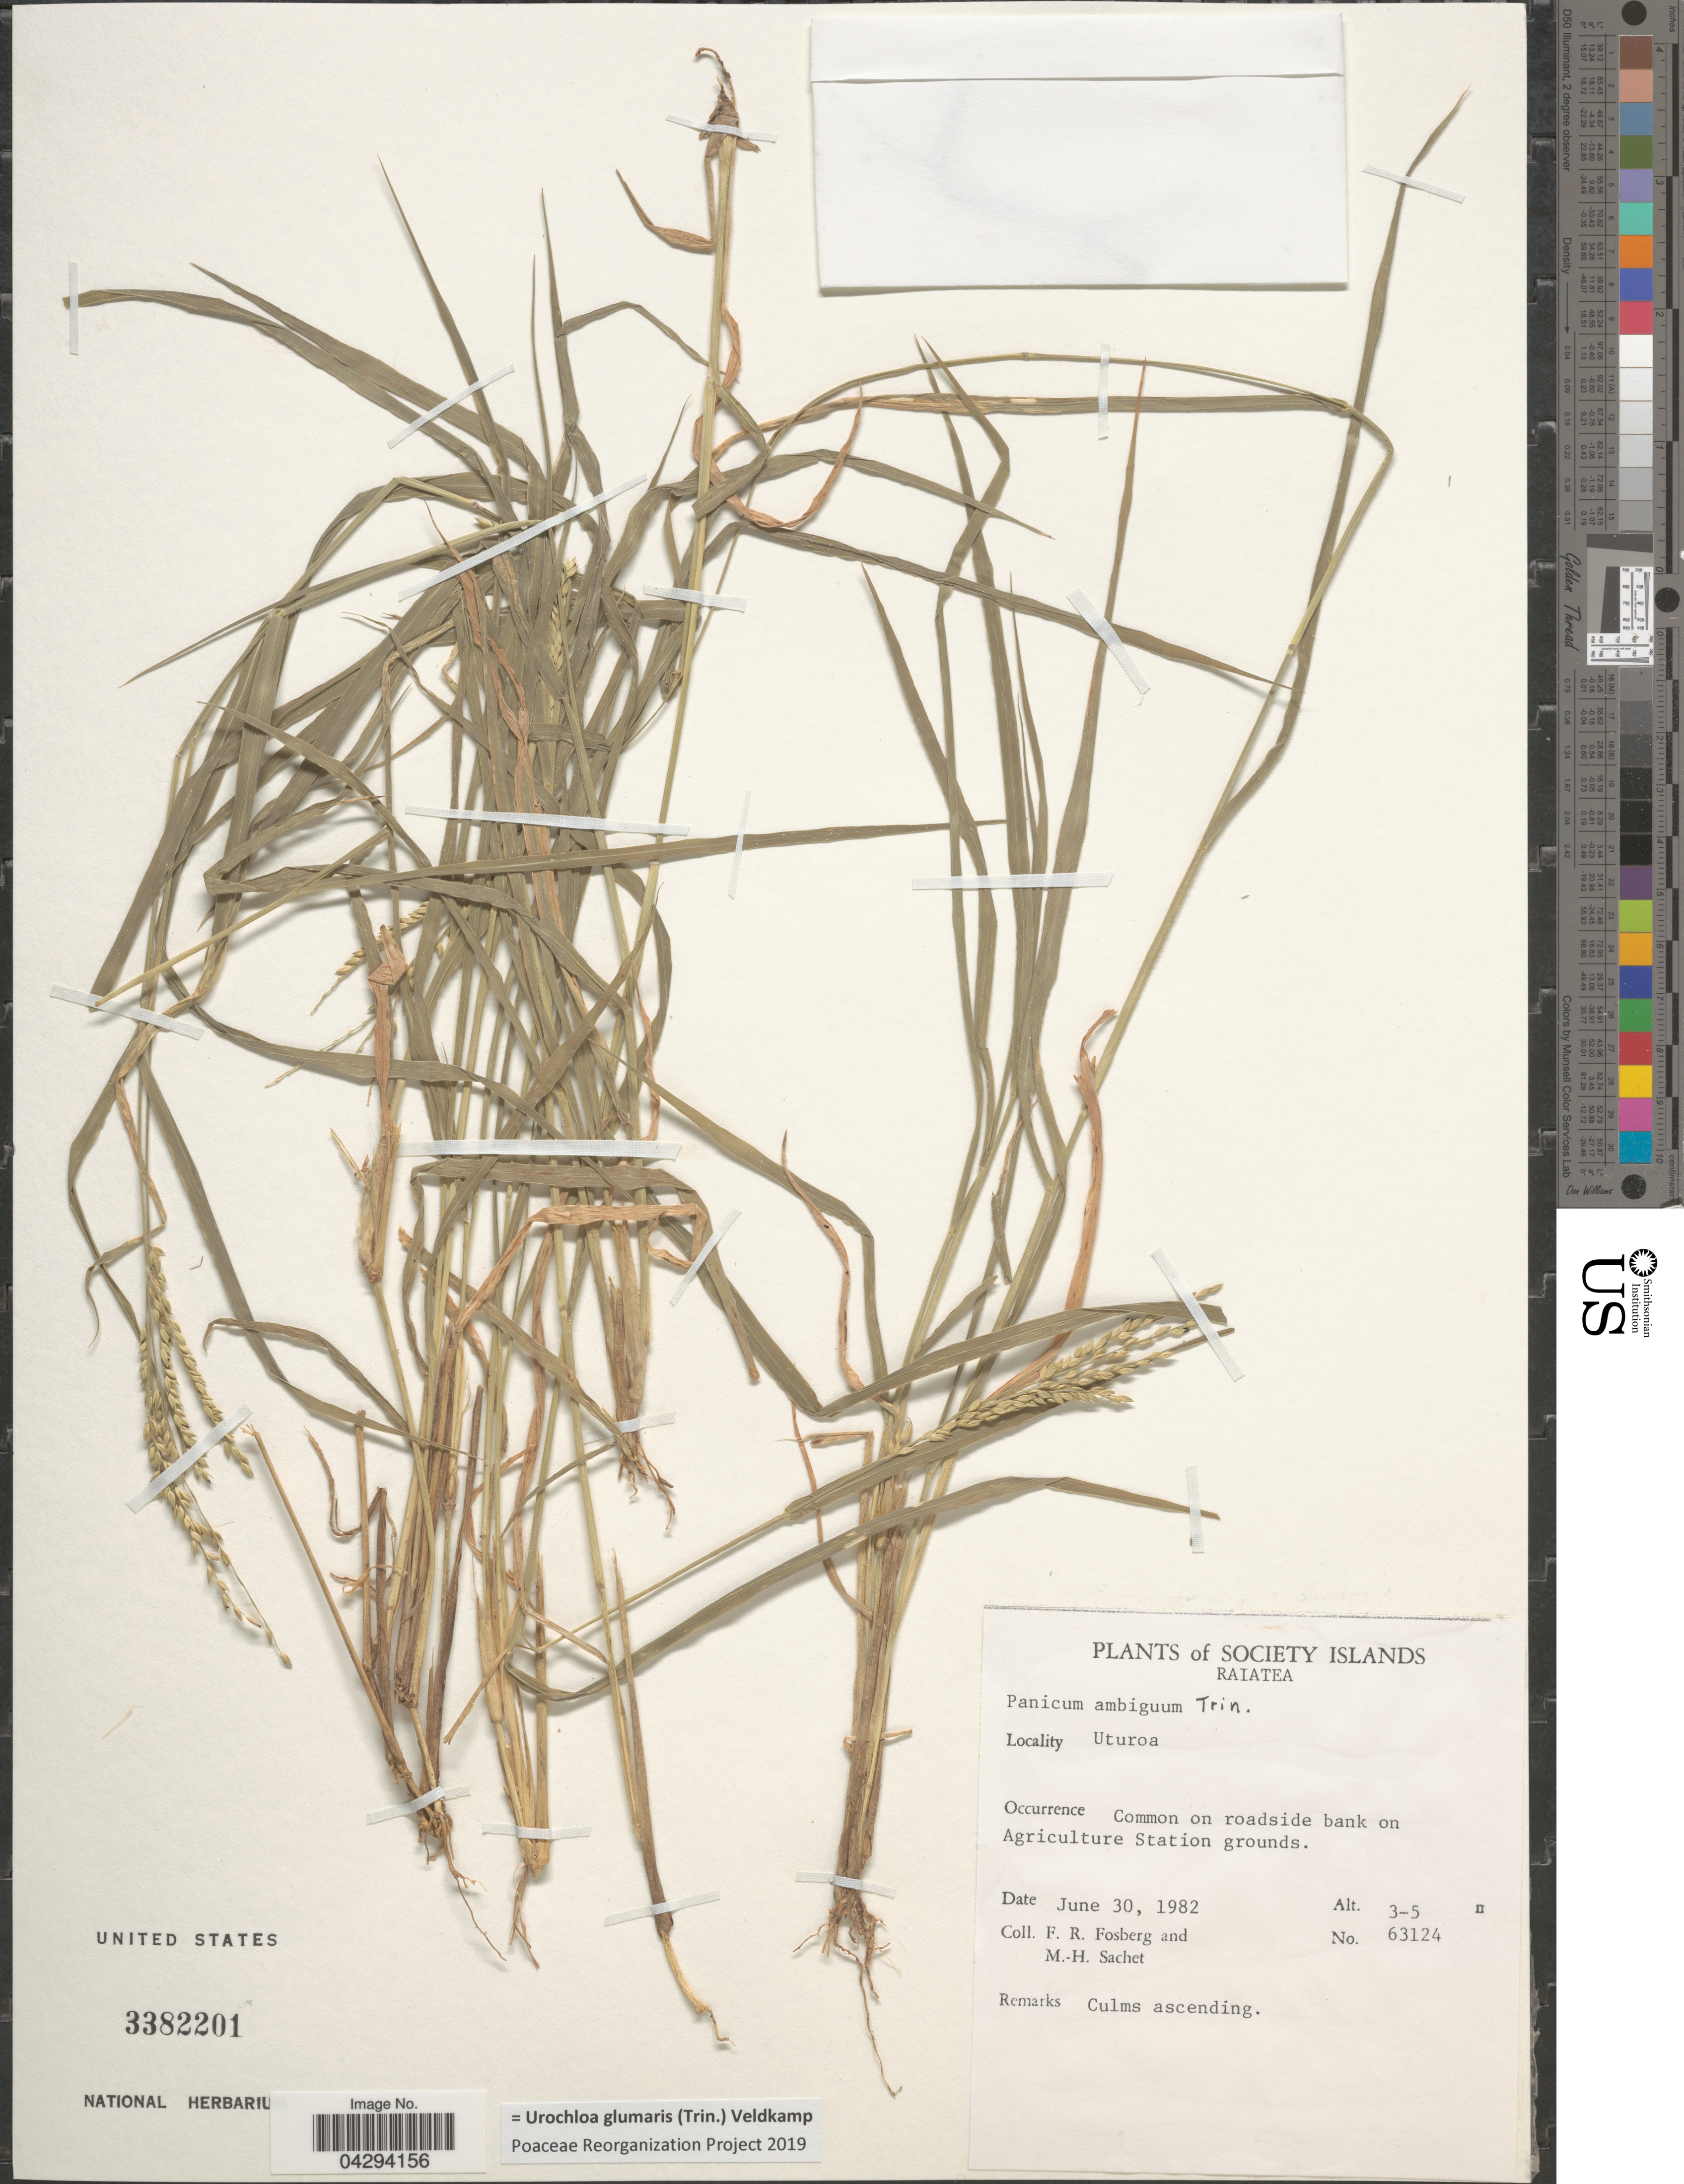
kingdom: Plantae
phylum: Tracheophyta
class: Liliopsida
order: Poales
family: Poaceae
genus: Urochloa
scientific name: Urochloa glumaris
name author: (Trin.) Veldkamp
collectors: F. R. Fosberg & M.-H. Sachet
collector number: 63124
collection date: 1982-06-30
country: French Polynesia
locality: Society Islands. Raiatea. Uturoa. On roadside bank on Agriculture Station grounds.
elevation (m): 3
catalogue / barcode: US 3382201